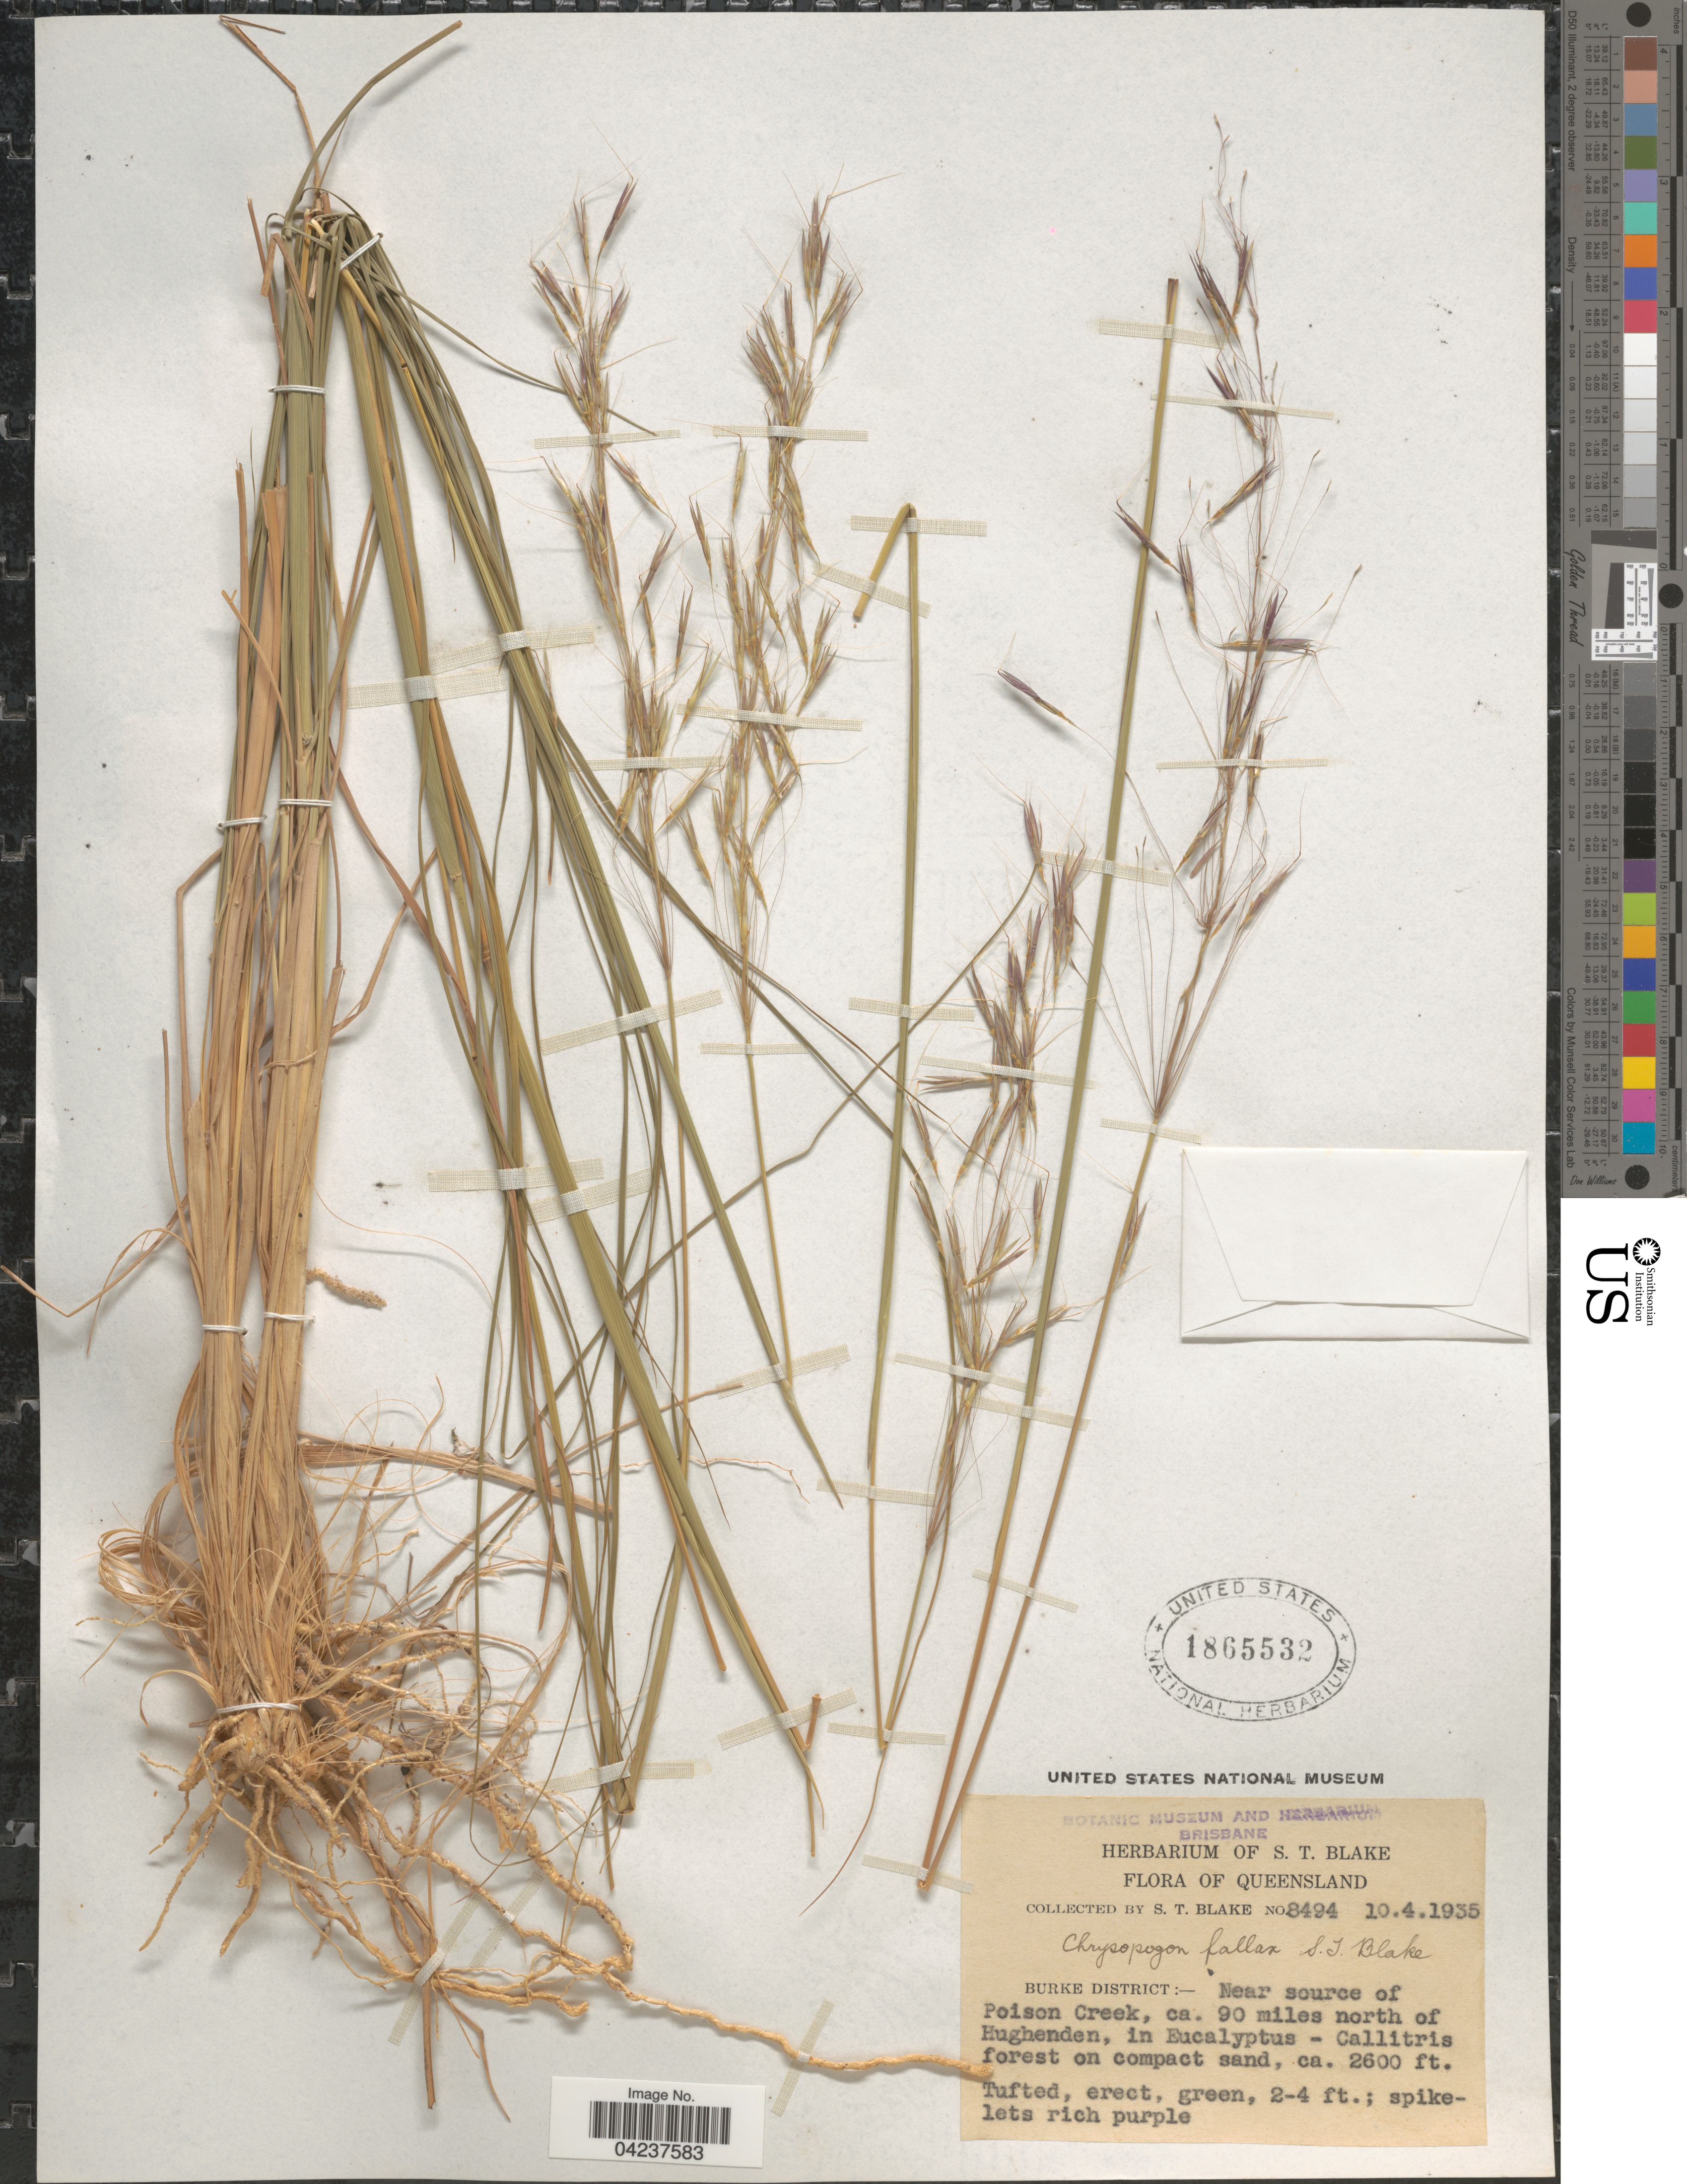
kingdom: Plantae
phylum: Tracheophyta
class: Liliopsida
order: Poales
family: Poaceae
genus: Chrysopogon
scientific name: Chrysopogon fallax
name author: S.T. Blake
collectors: S. T. Blake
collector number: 8494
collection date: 1935-04-10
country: Australia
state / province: Queensland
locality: Burke District:- Near source of Poison Creek, ca. 90 miles north of Hughenden.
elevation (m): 792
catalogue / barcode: US 1865532